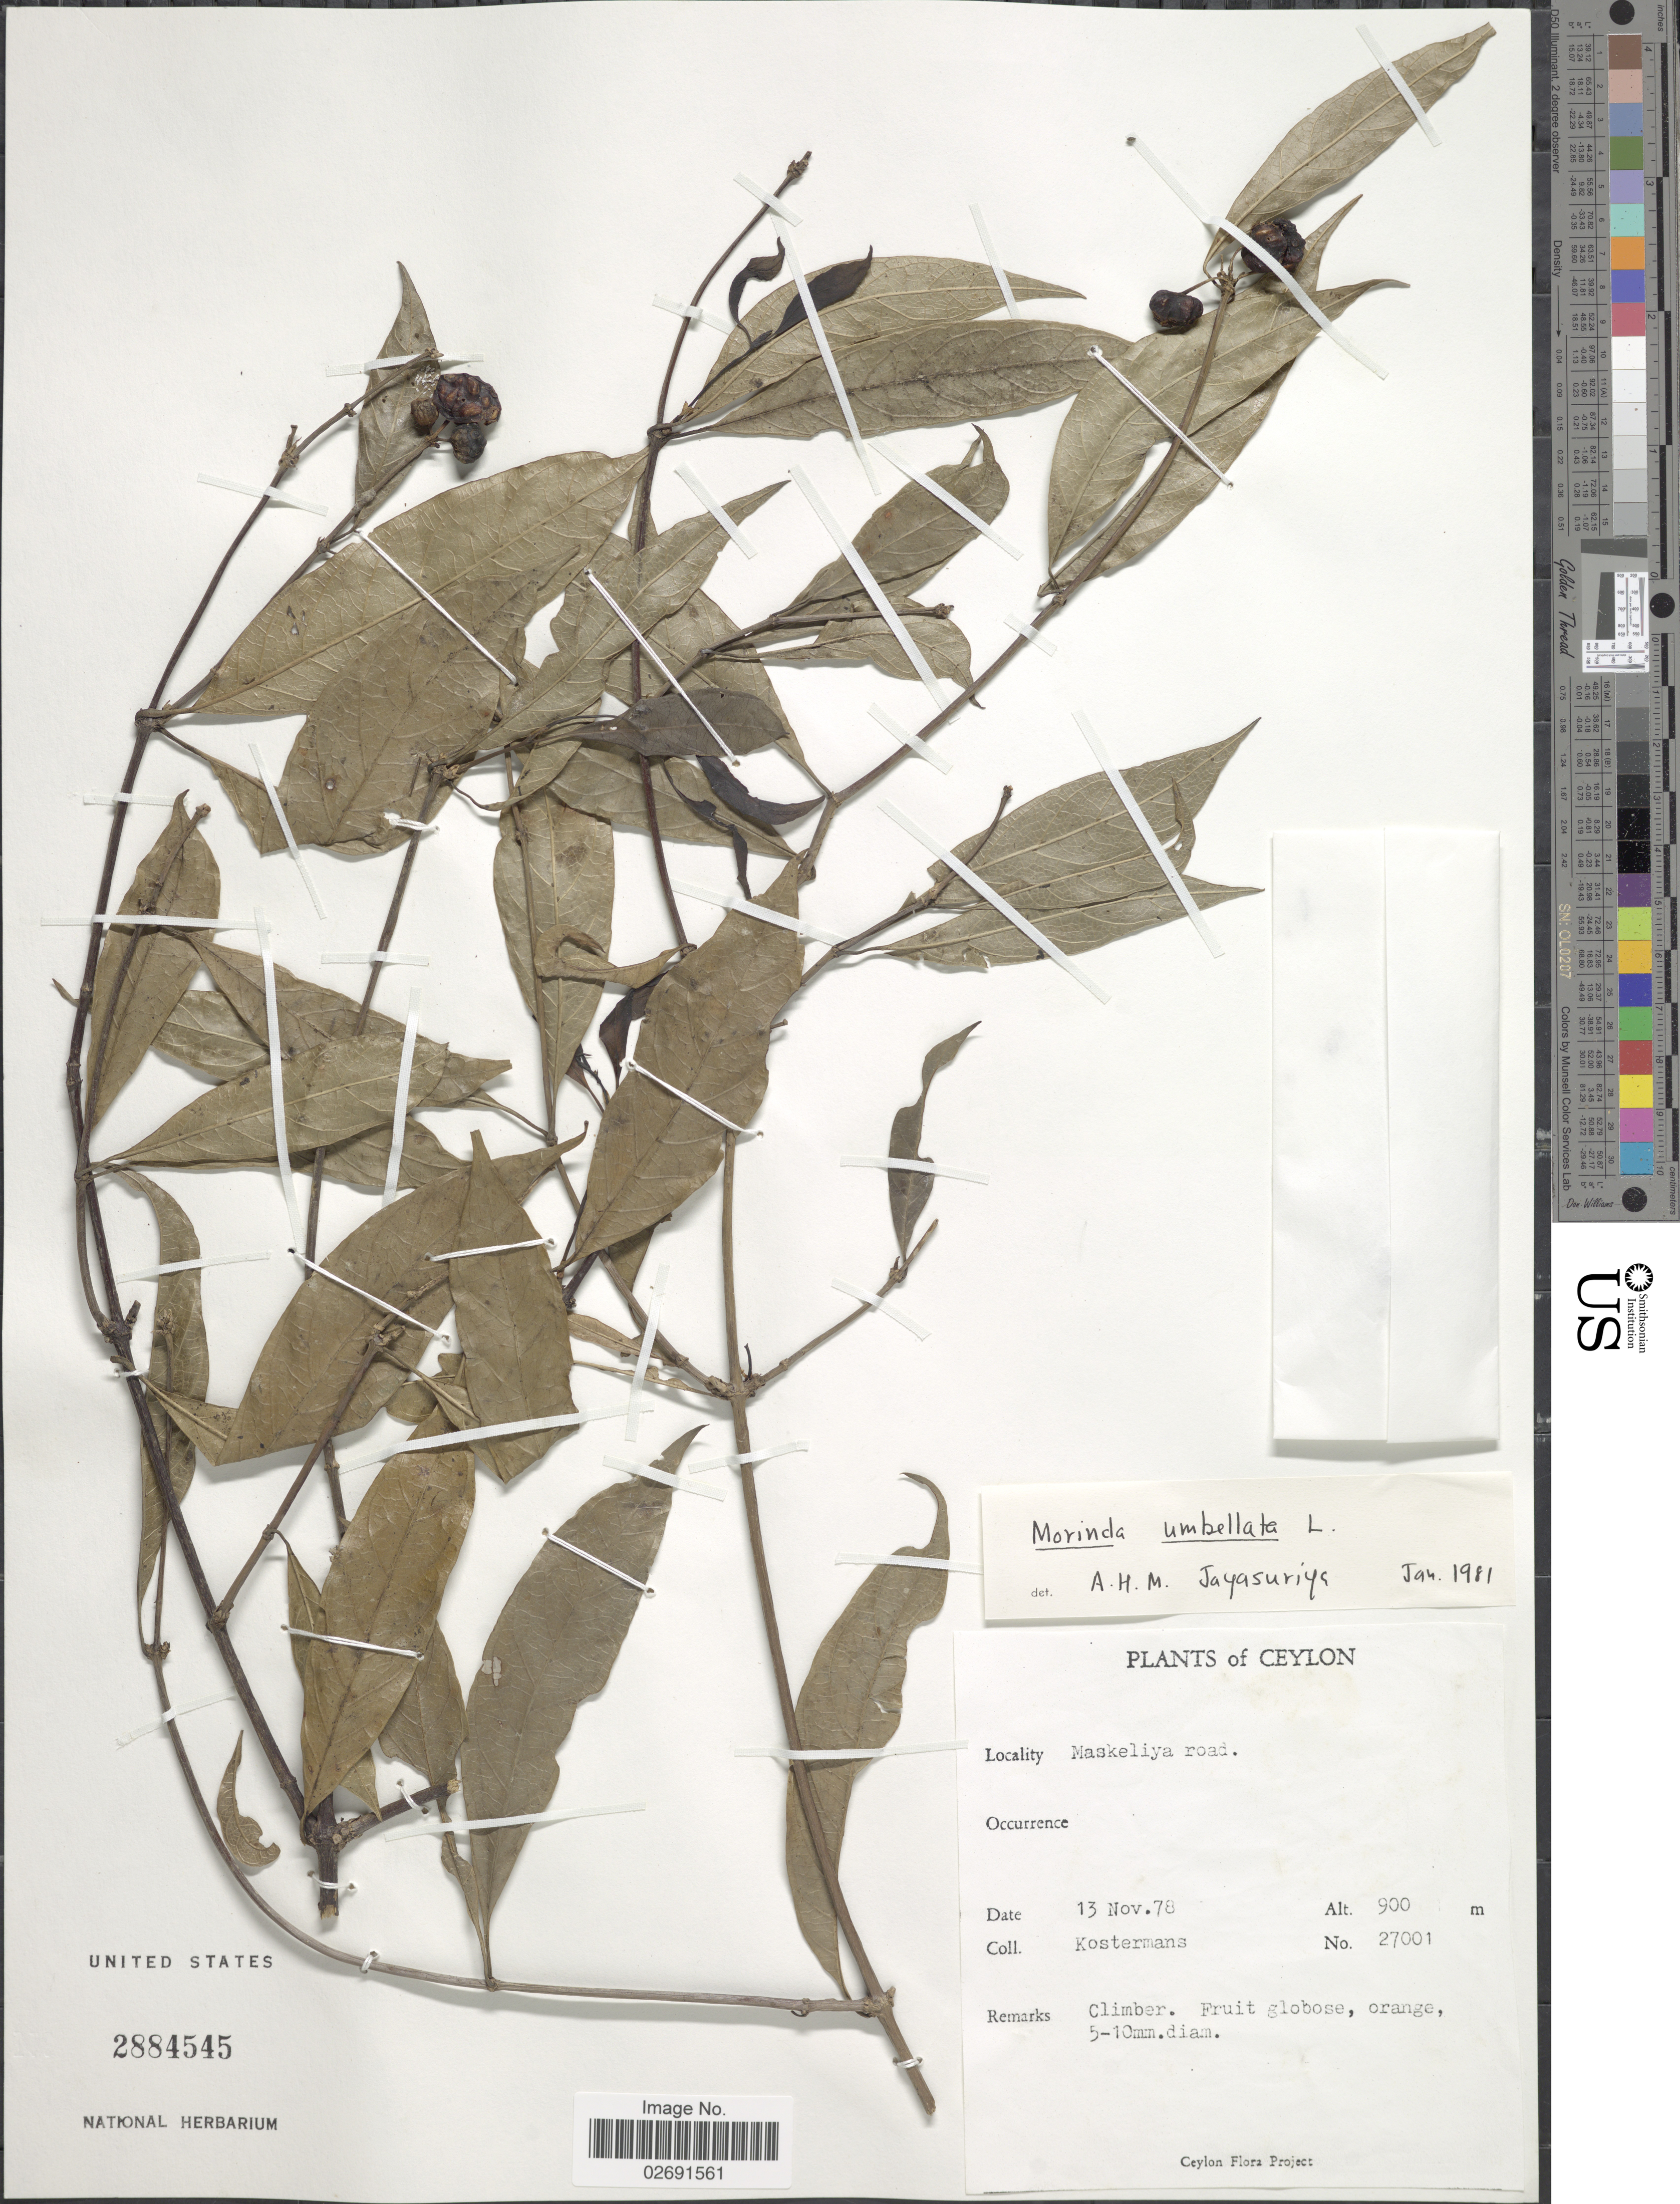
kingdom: Plantae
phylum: Tracheophyta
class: Magnoliopsida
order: Gentianales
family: Rubiaceae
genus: Gynochthodes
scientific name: Gynochthodes umbellata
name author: (L.) Razafim. & B. Bremer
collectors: Kostermans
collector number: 27001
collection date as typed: Transcribed d/m/y: 13/11/78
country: Sri Lanka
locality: Ceylon, Maskeliya road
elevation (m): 900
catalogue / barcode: US 2884545